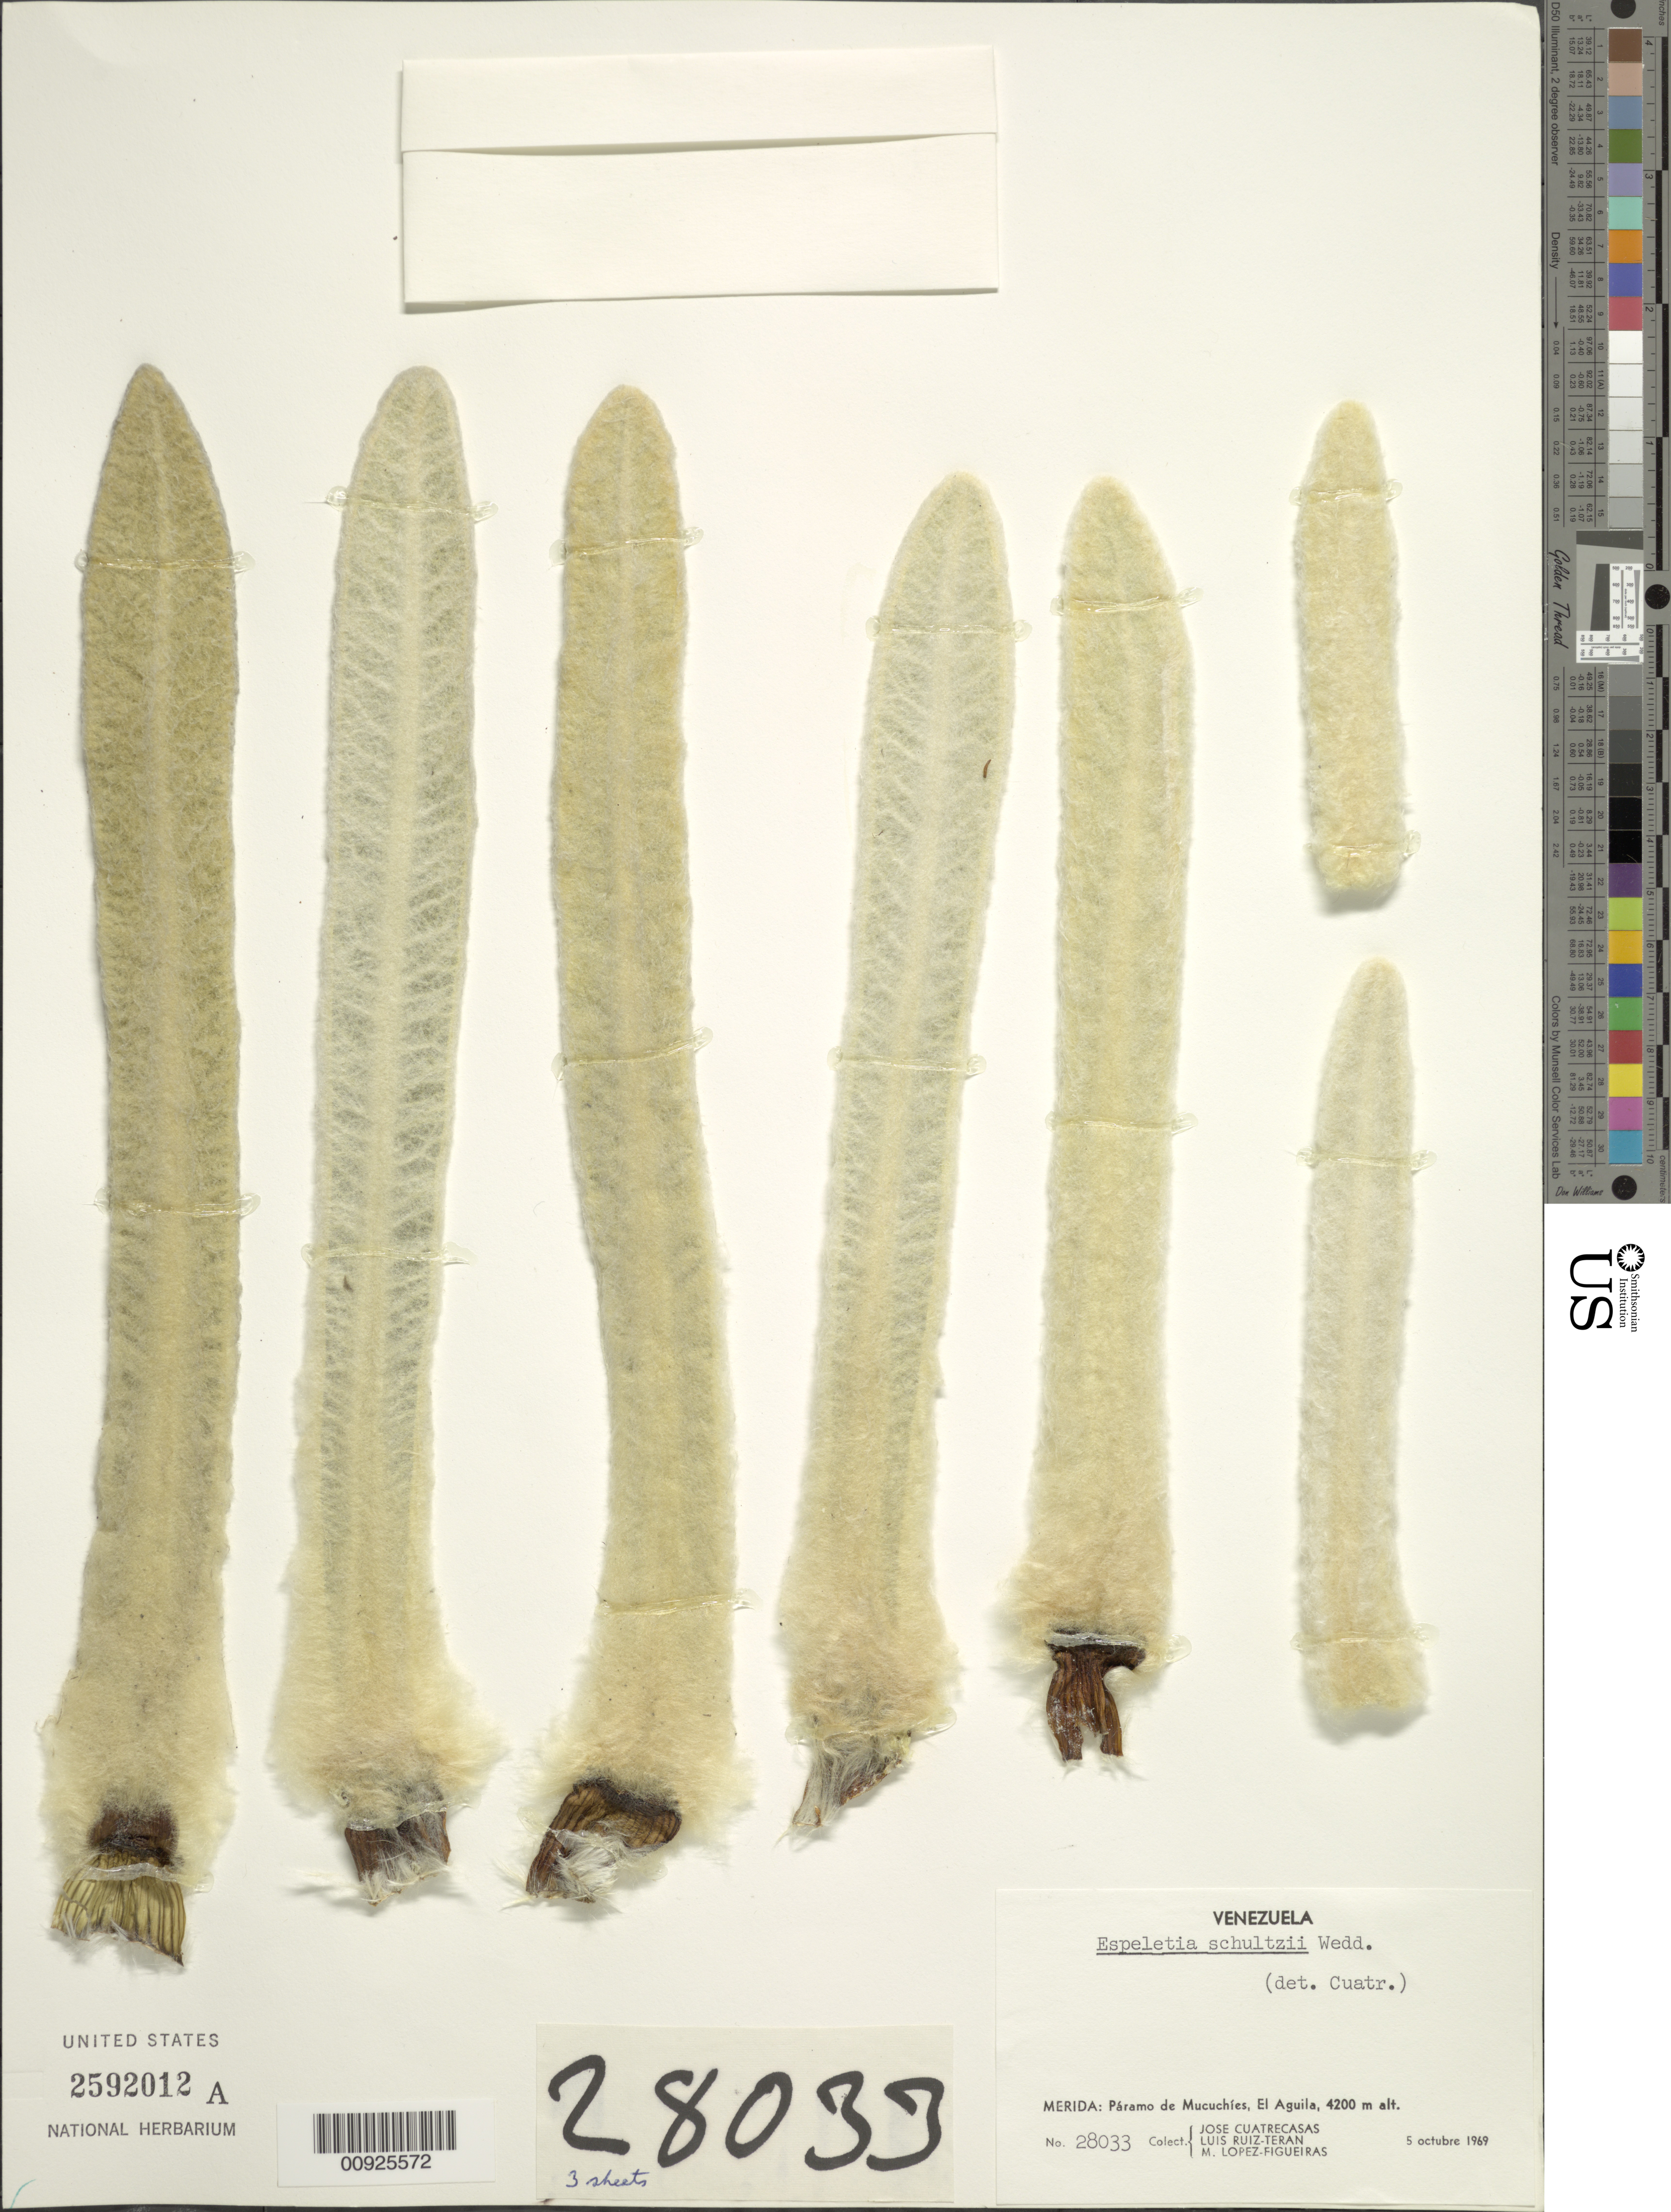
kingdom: Plantae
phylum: Tracheophyta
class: Magnoliopsida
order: Asterales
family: Asteraceae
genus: Espeletia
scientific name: Espeletia schultzii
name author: Wedd.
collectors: J. Cuatrecasas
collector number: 28033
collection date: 1969-10-05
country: Venezuela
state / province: Mérida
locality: P. de Mucuchíes. Páramo de Mucuchíes, El Aguila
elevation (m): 4200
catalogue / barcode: US 2592012